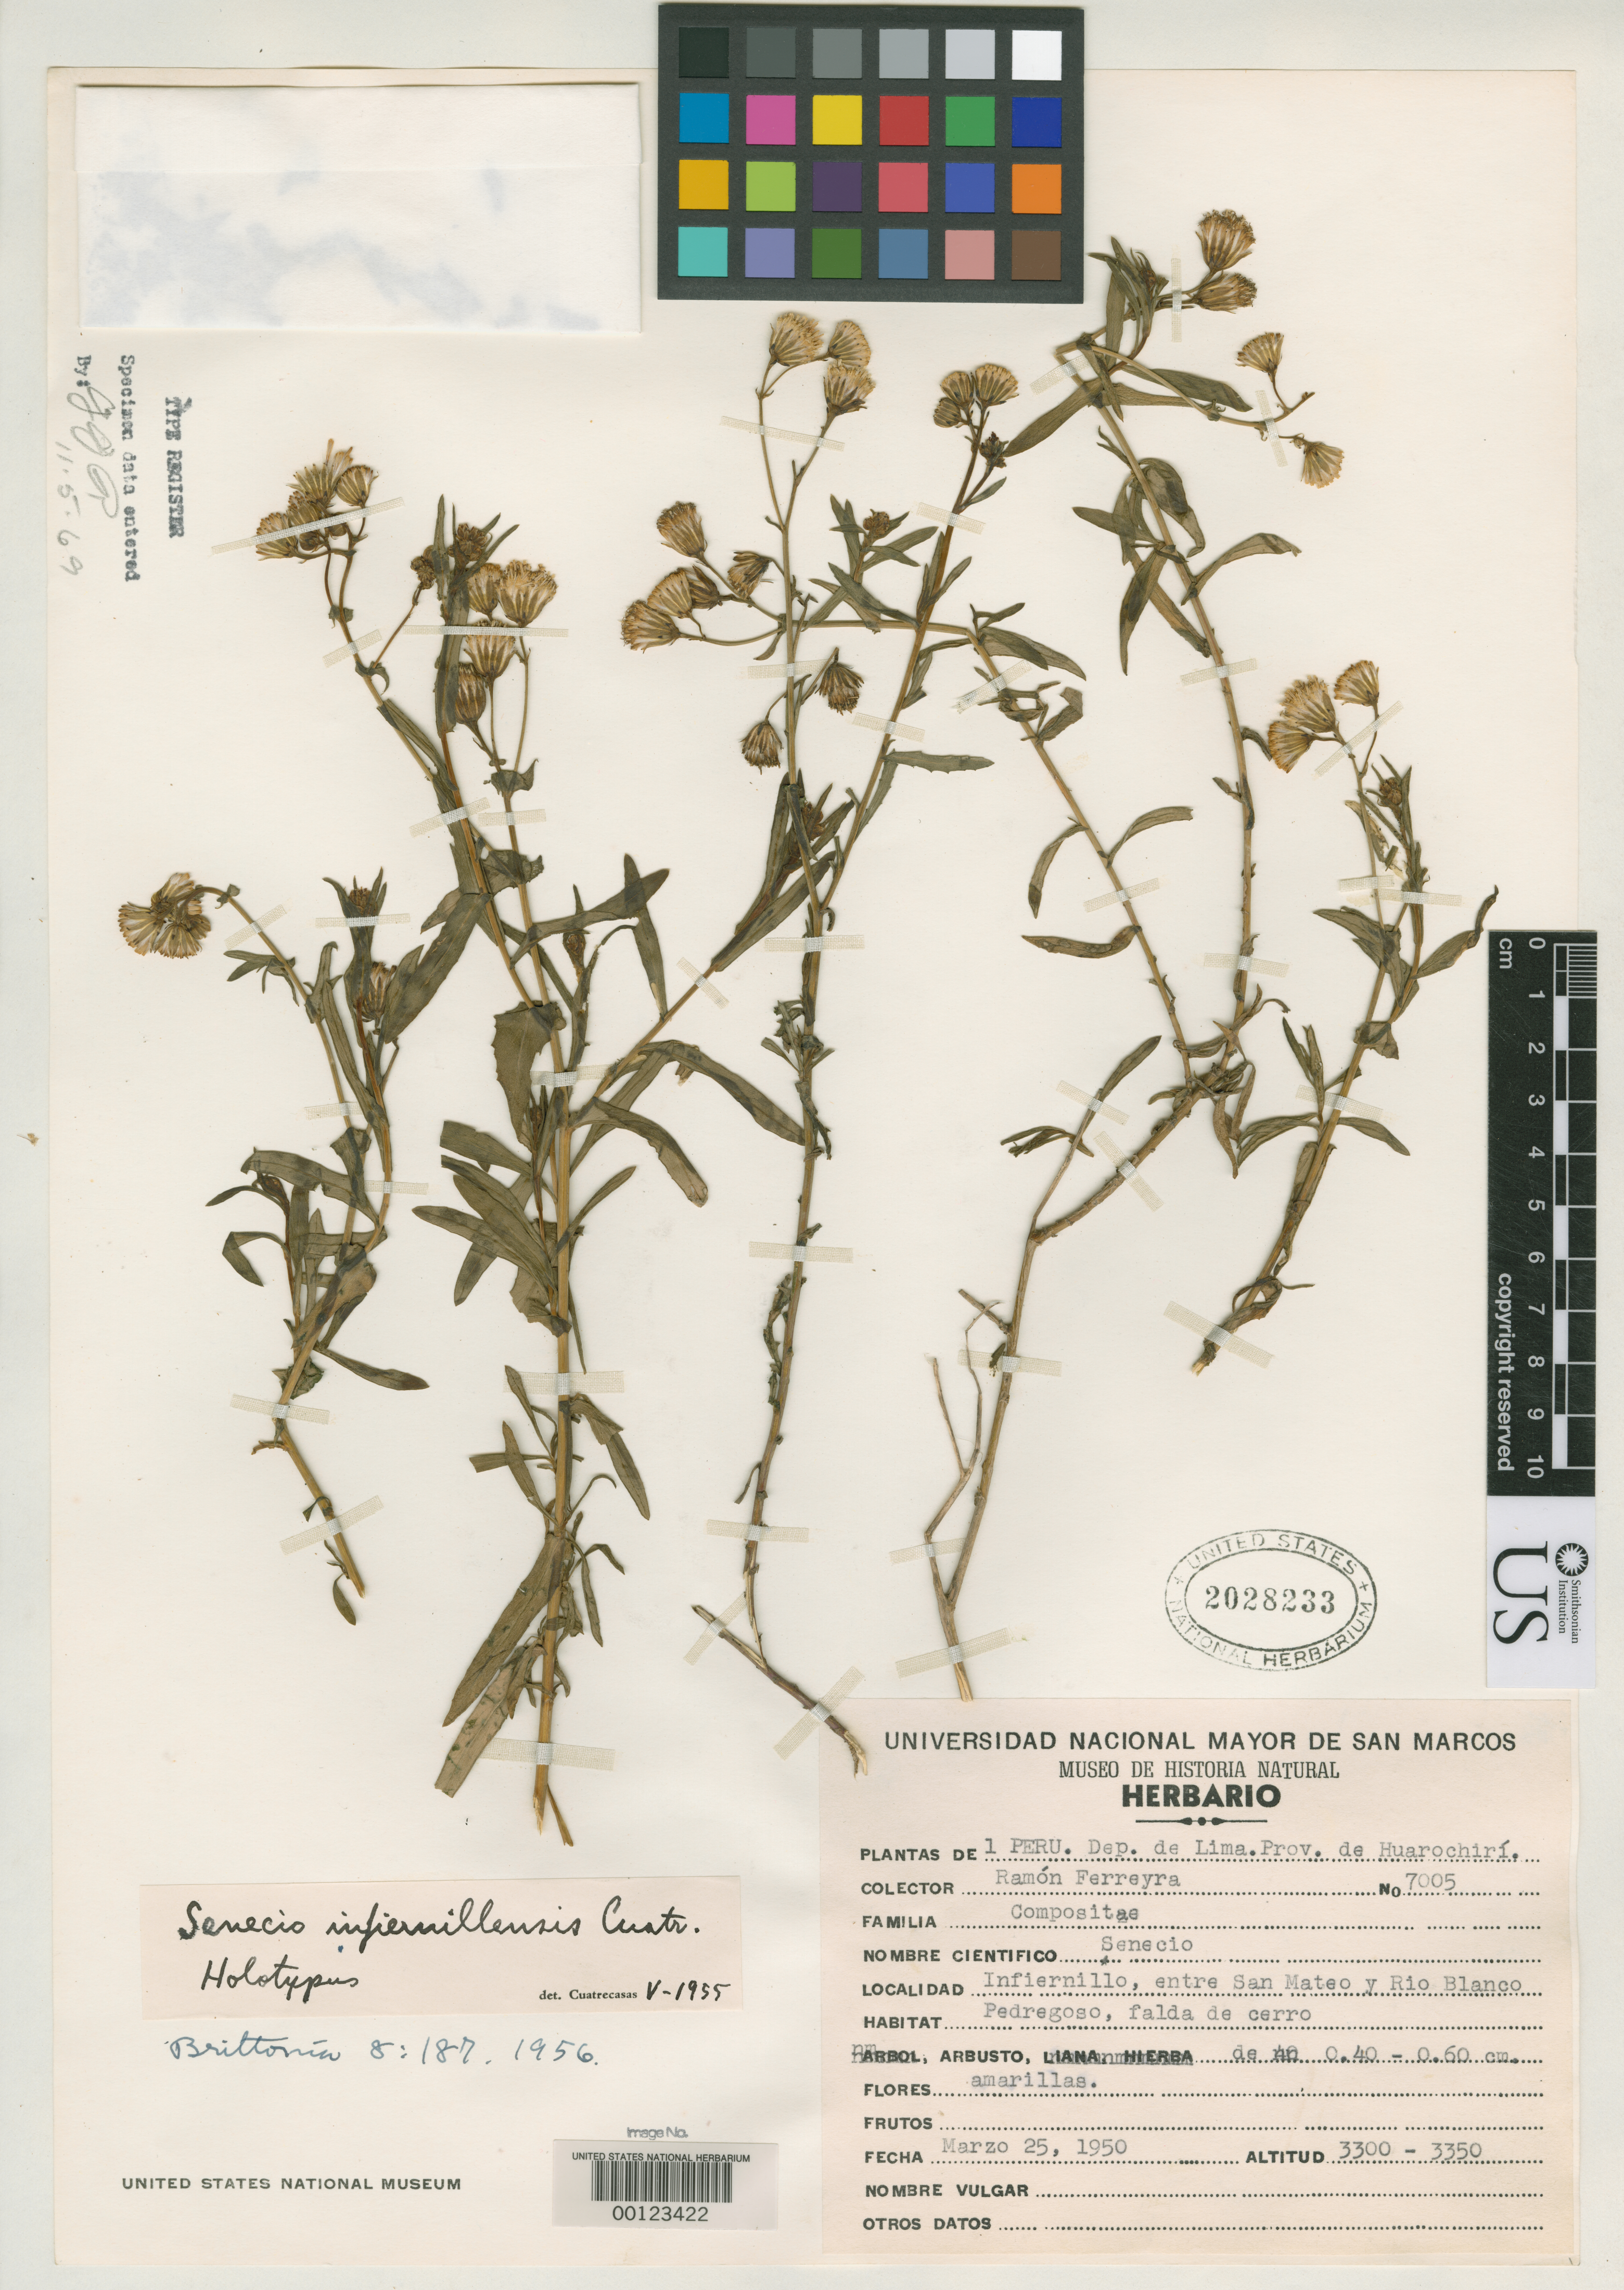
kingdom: Plantae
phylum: Tracheophyta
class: Magnoliopsida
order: Asterales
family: Asteraceae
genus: Senecio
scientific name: Senecio infiernillensis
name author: Cuatrec.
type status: Holotype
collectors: R. A. Ferreyra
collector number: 7005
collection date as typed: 25 Mar 1950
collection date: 1950-03-25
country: Peru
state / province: Lima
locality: Infiernillo, between San Mateo and Rio Blanco.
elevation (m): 3300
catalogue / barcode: US 2028233